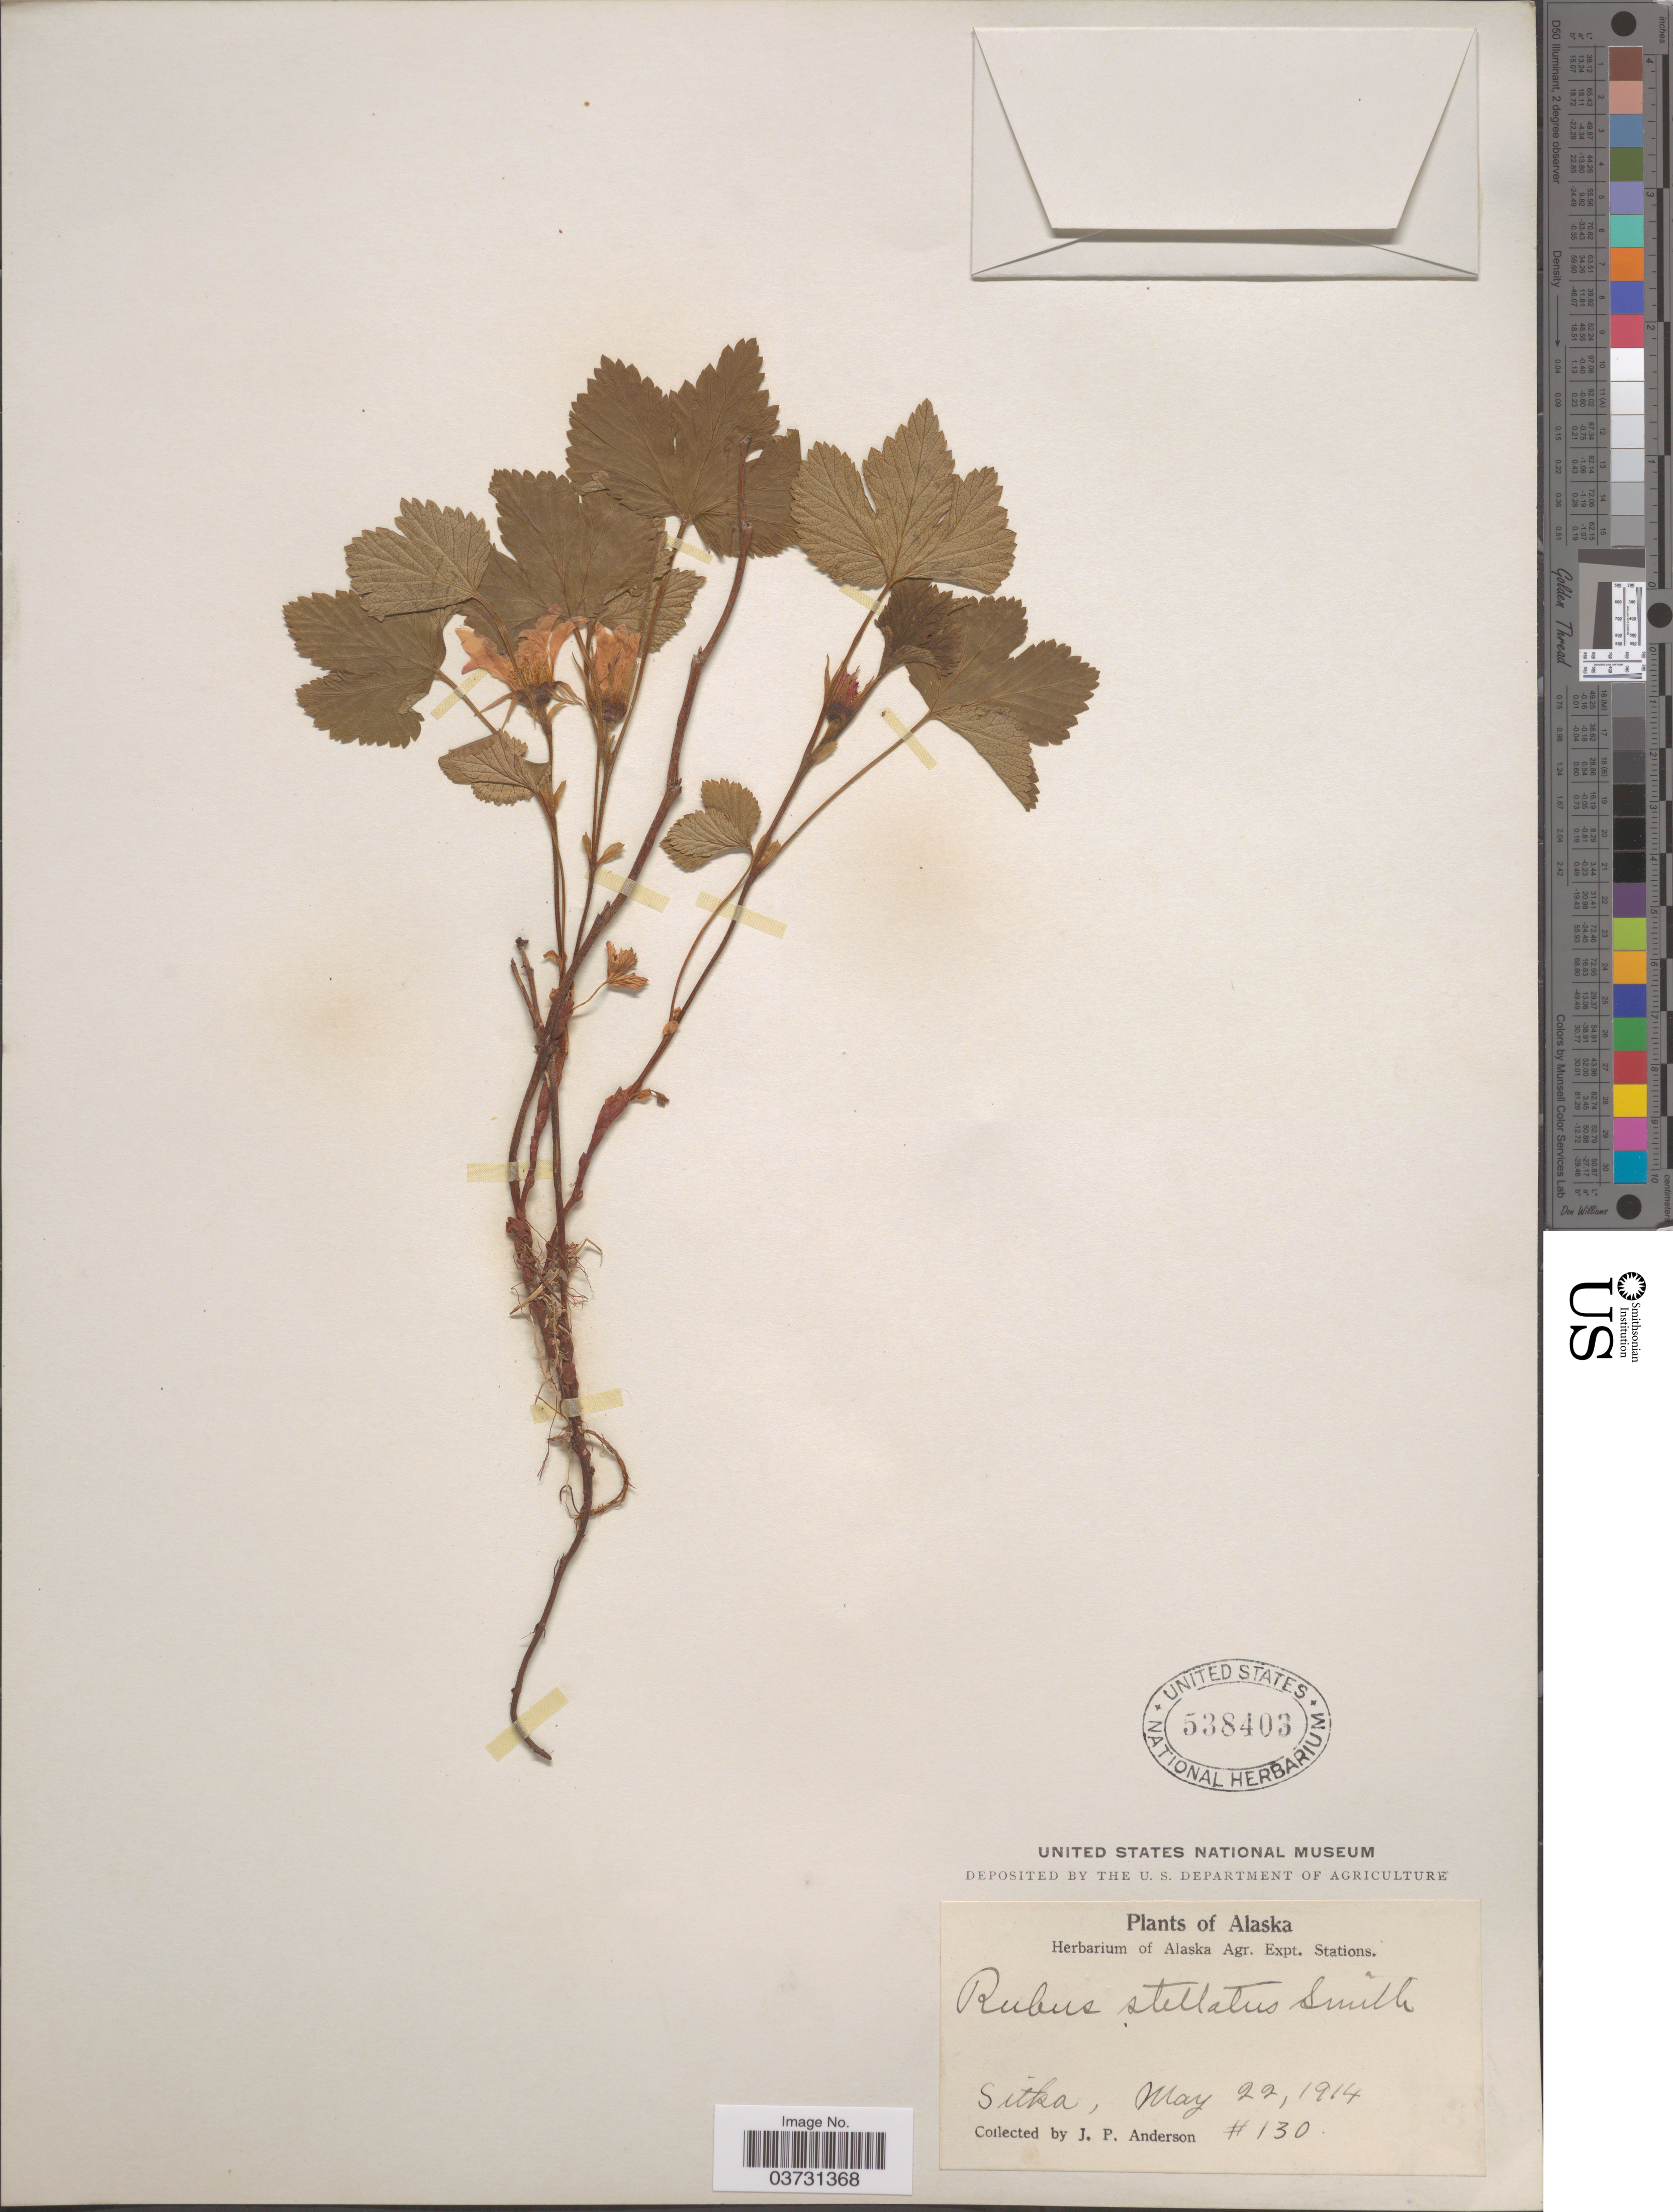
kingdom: Plantae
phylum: Tracheophyta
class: Magnoliopsida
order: Rosales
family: Rosaceae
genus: Rubus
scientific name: Rubus stellatus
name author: Sm.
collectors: J. P. Anderson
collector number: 130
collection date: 1914-05-22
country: United States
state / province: Alaska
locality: Sitka.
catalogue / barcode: US 538403